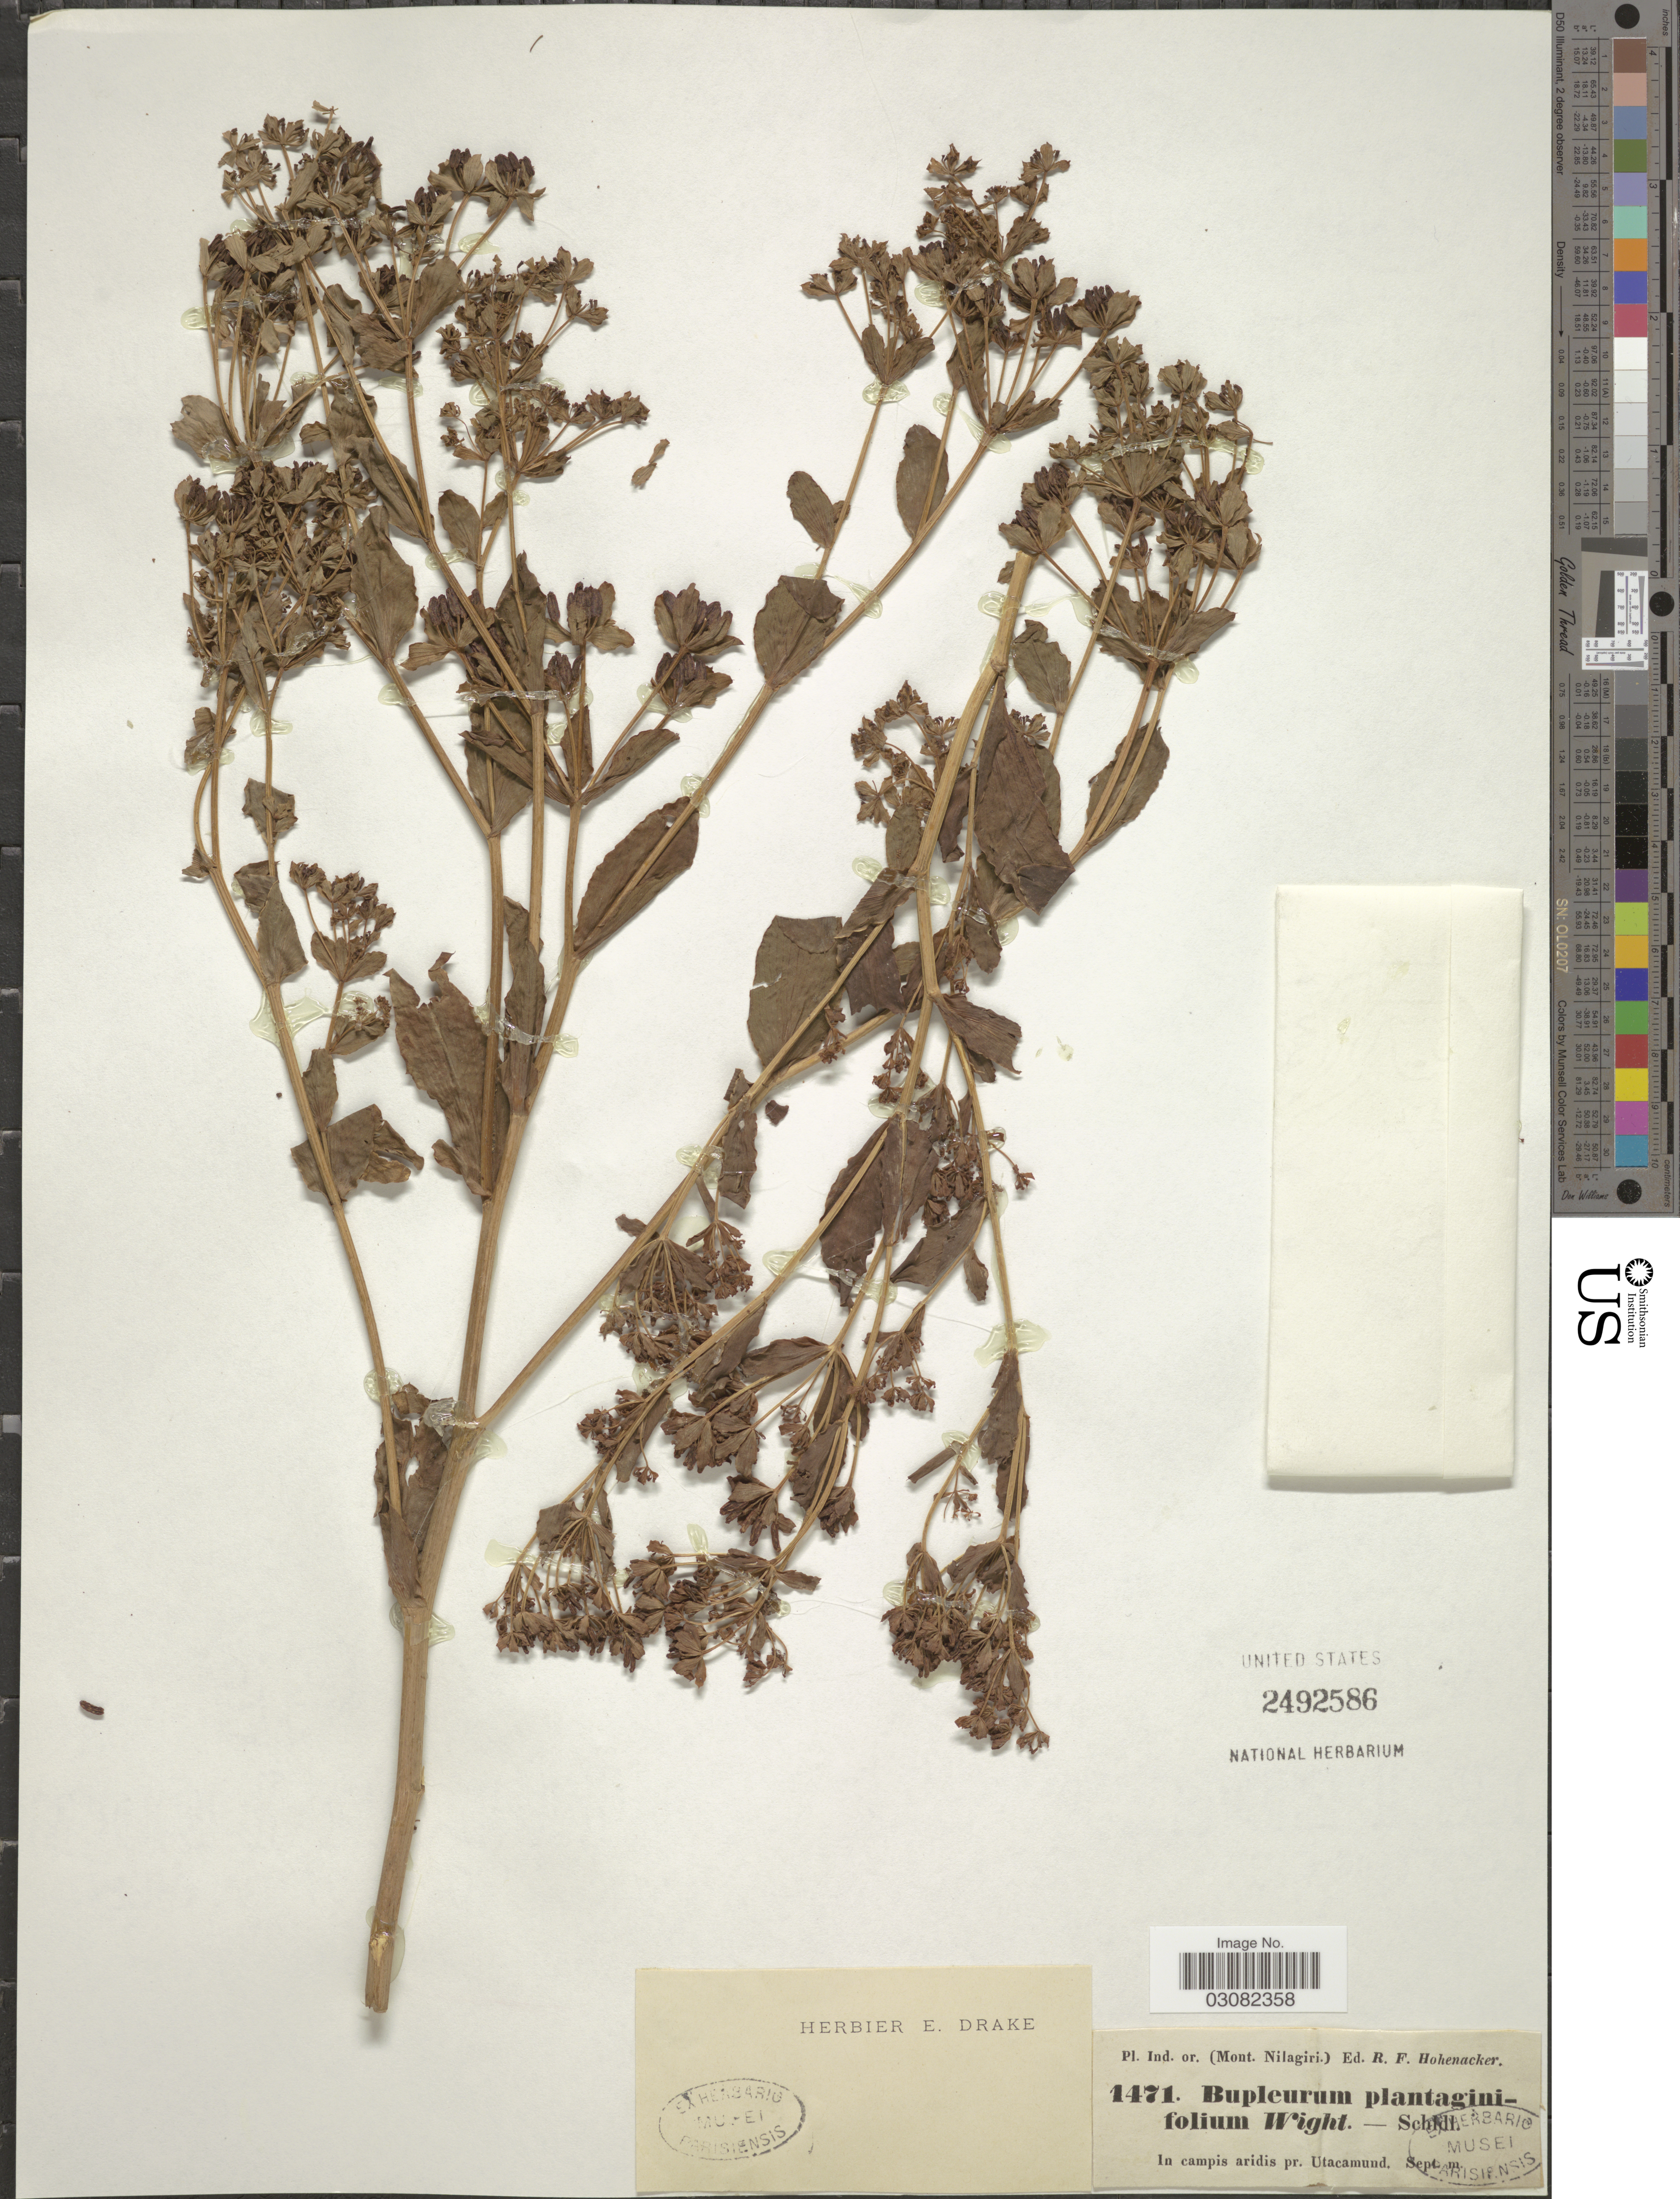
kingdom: Plantae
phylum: Tracheophyta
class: Magnoliopsida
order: Apiales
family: Apiaceae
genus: Bupleurum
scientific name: Bupleurum plantaginifolium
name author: Wight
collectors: R. F. Hohenacker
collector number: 1471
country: India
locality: Ind. or. (Mont. Nilagiri). In campis aridis pr. Utacamund.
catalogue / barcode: US 2492586